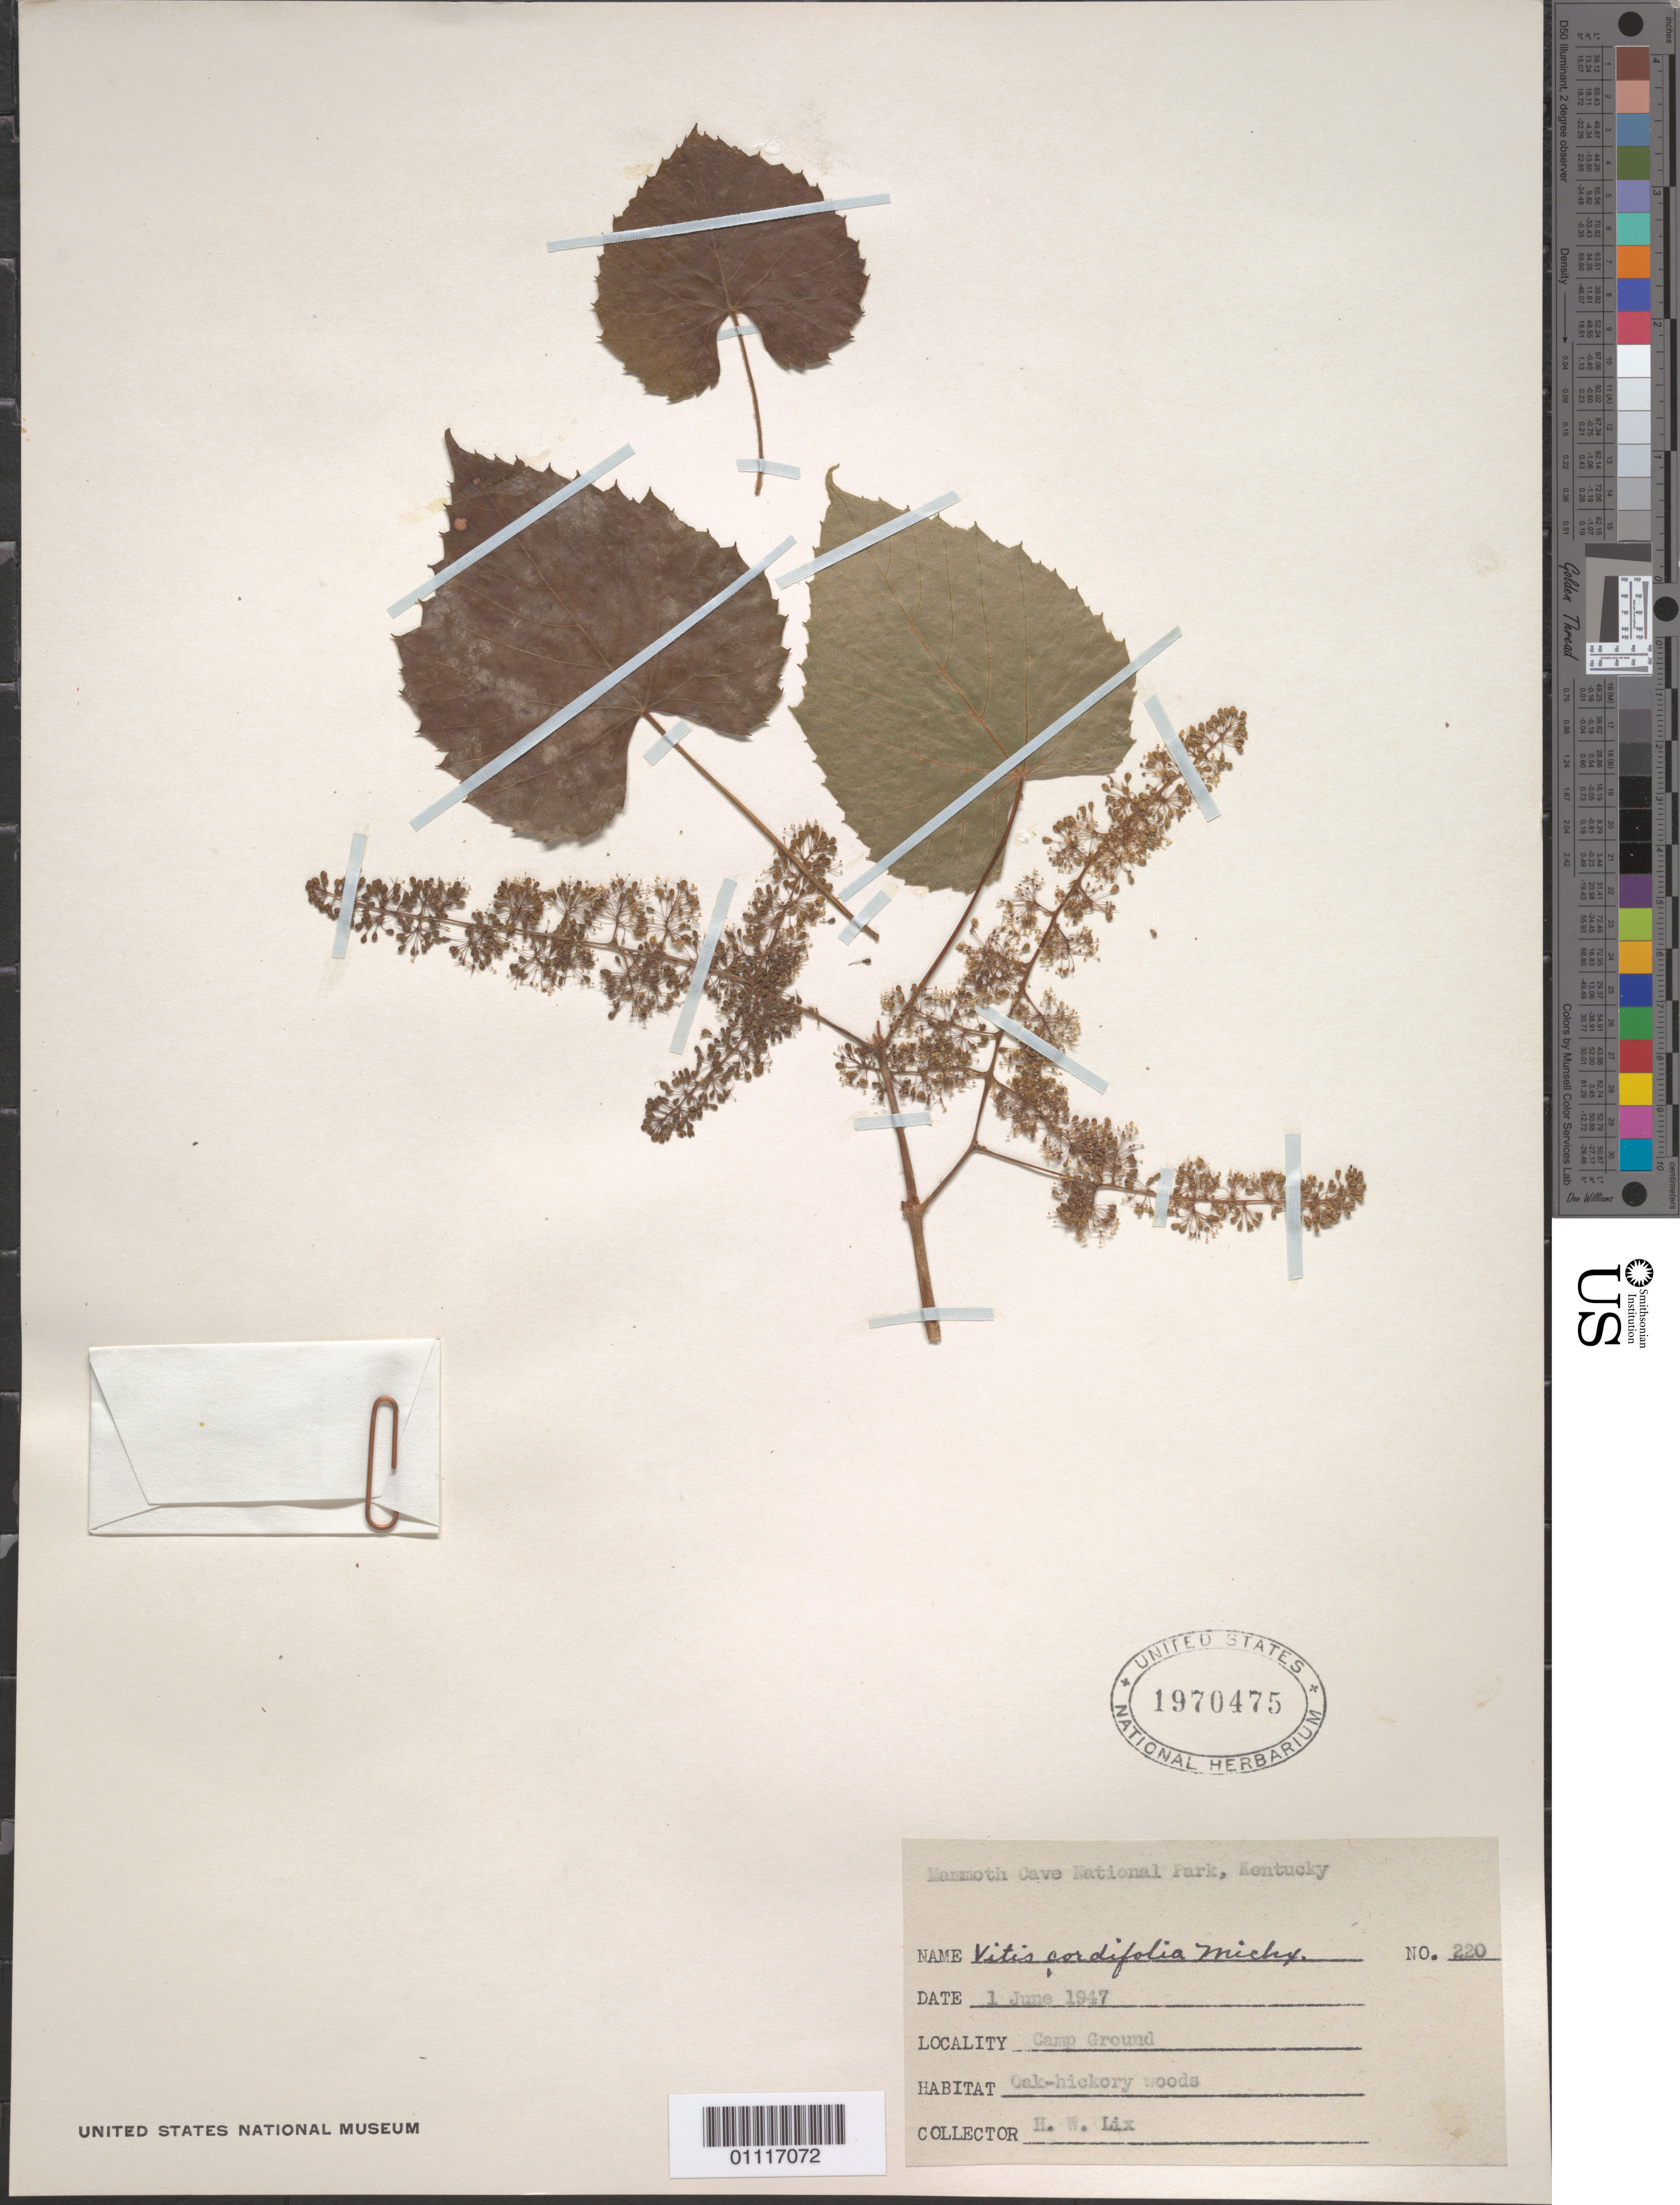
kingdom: Plantae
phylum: Tracheophyta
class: Magnoliopsida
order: Vitales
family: Vitaceae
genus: Vitis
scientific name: Vitis cordifolia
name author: Michx.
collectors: H. W. Lix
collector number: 220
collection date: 1947-06-01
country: United States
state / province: Kentucky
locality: Mammoth Cave National Park, Camp Ground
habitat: Oak-hickory woods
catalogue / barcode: US 1970475